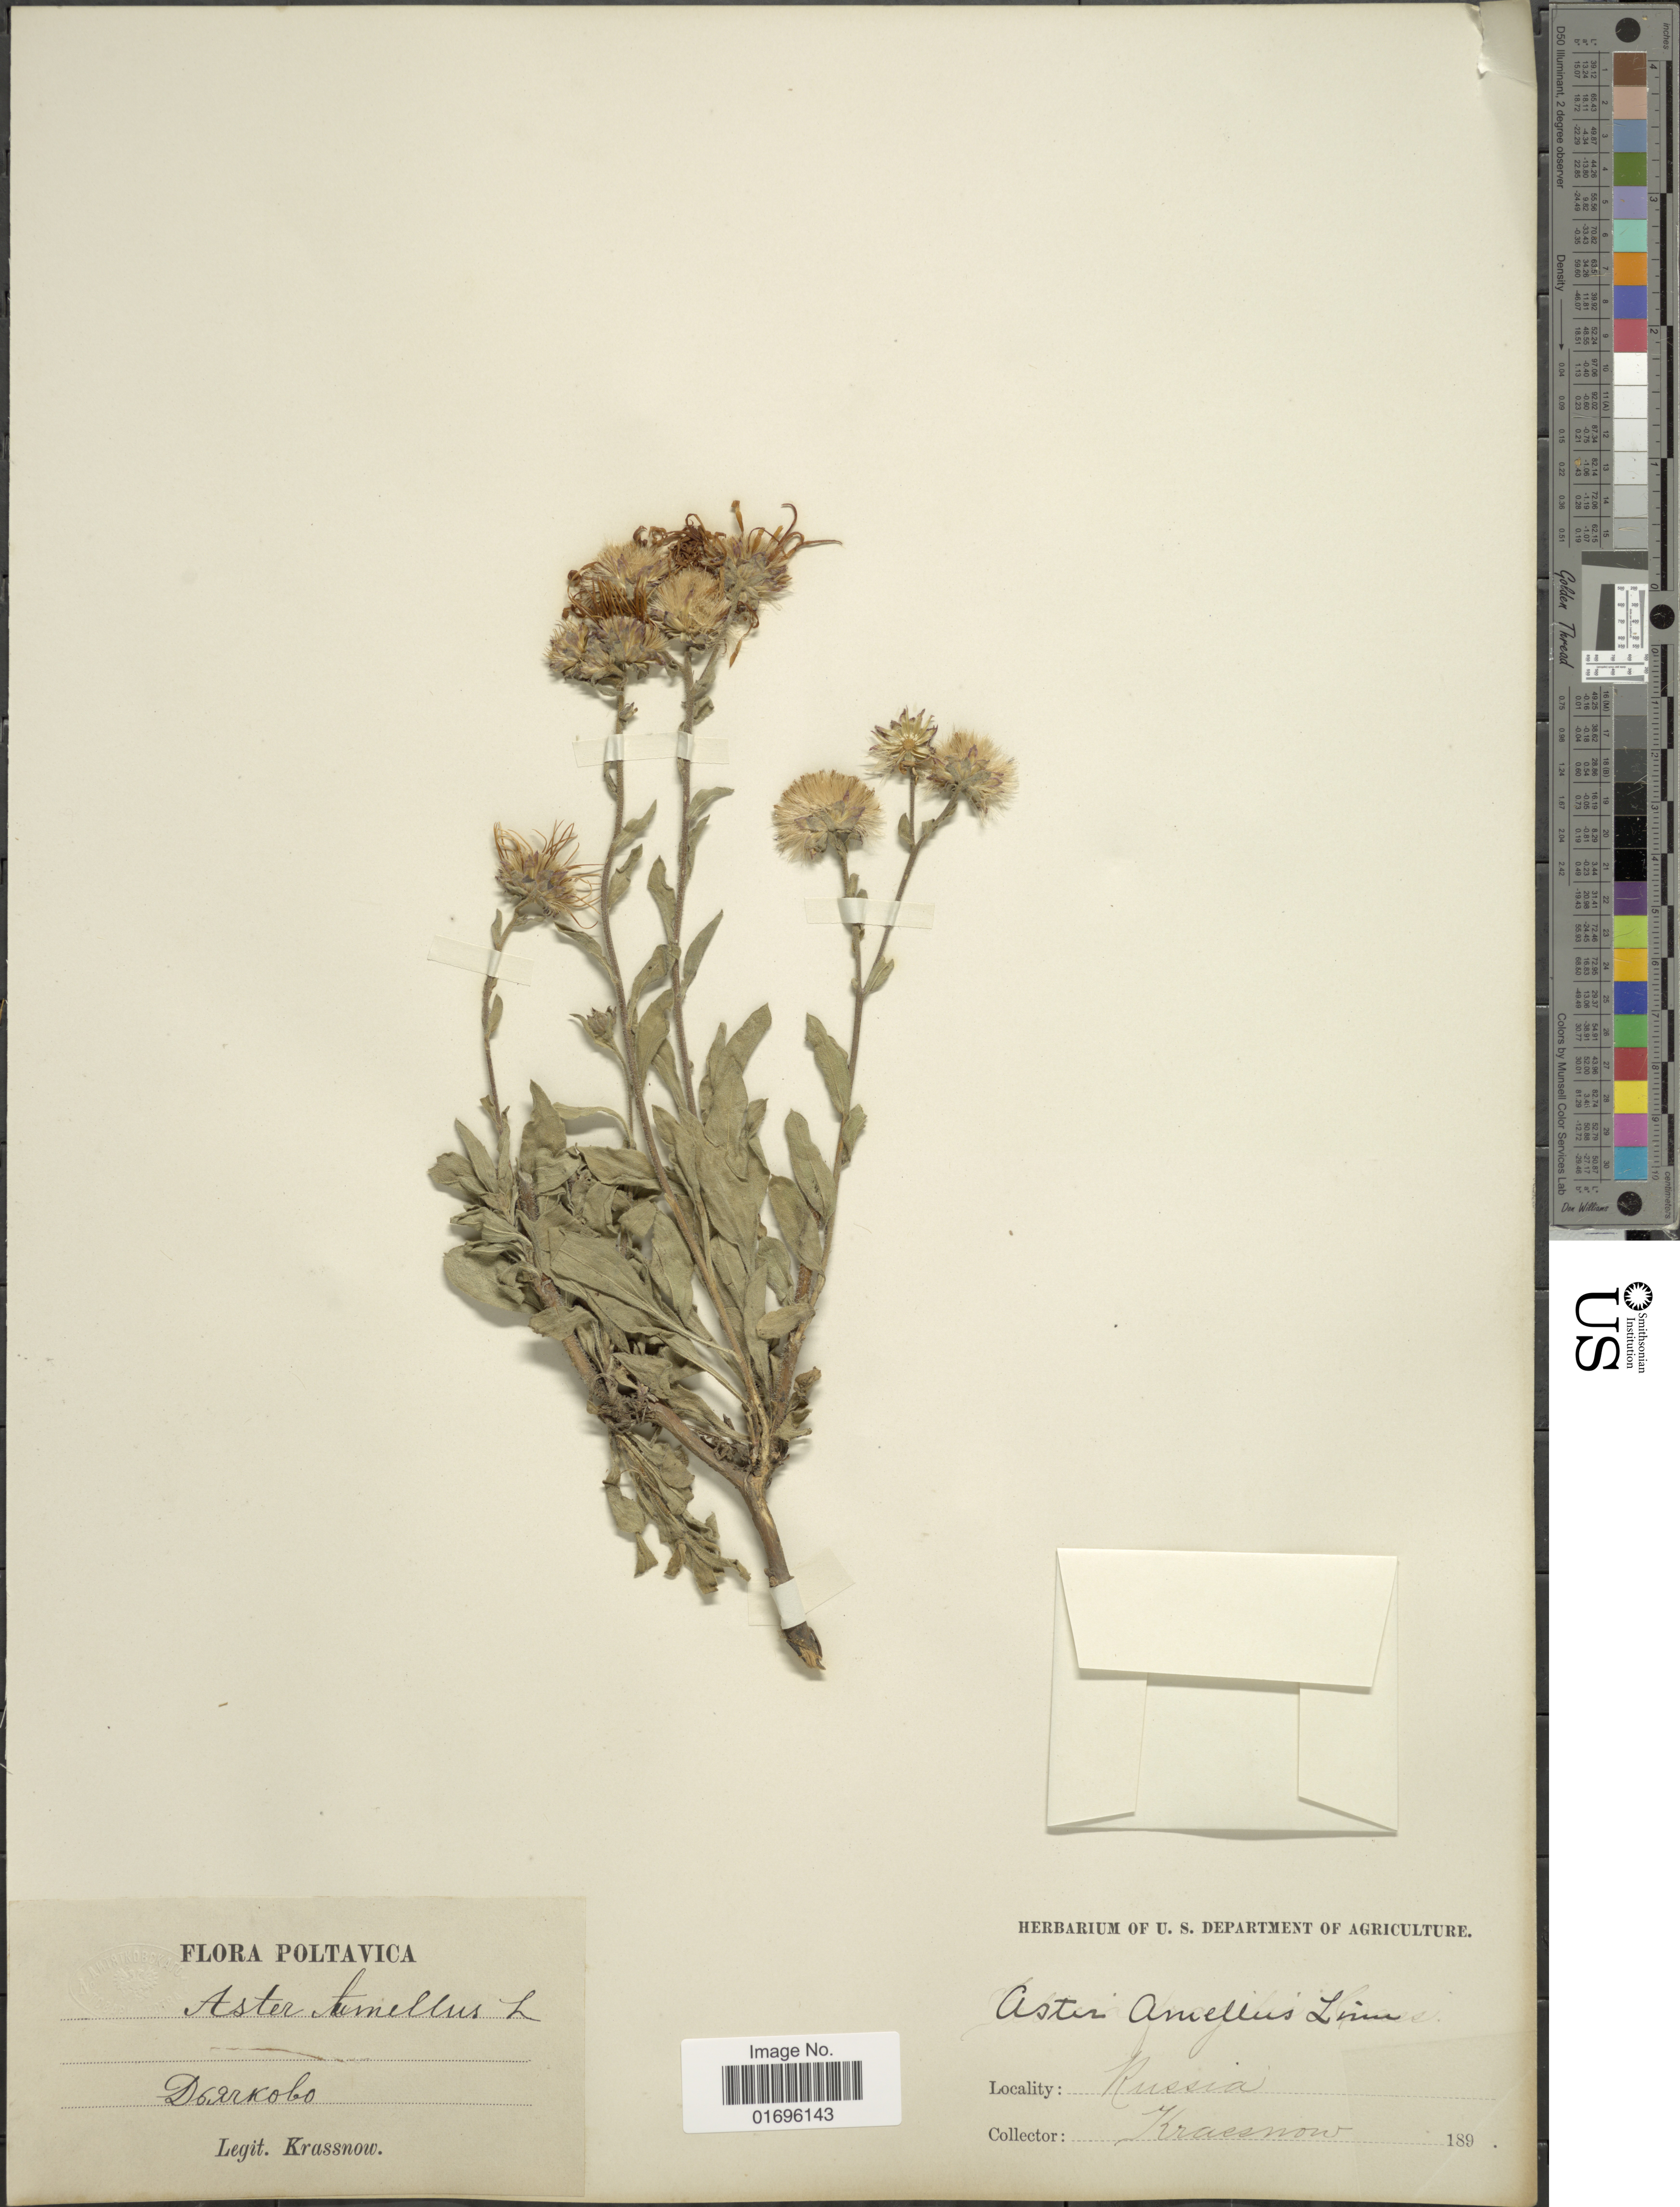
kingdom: Plantae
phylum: Tracheophyta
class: Magnoliopsida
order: Asterales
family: Asteraceae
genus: Aster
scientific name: Aster amellus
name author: L.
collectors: -. Krassnow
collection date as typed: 189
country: Ukraine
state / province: Poltava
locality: Dyachkove